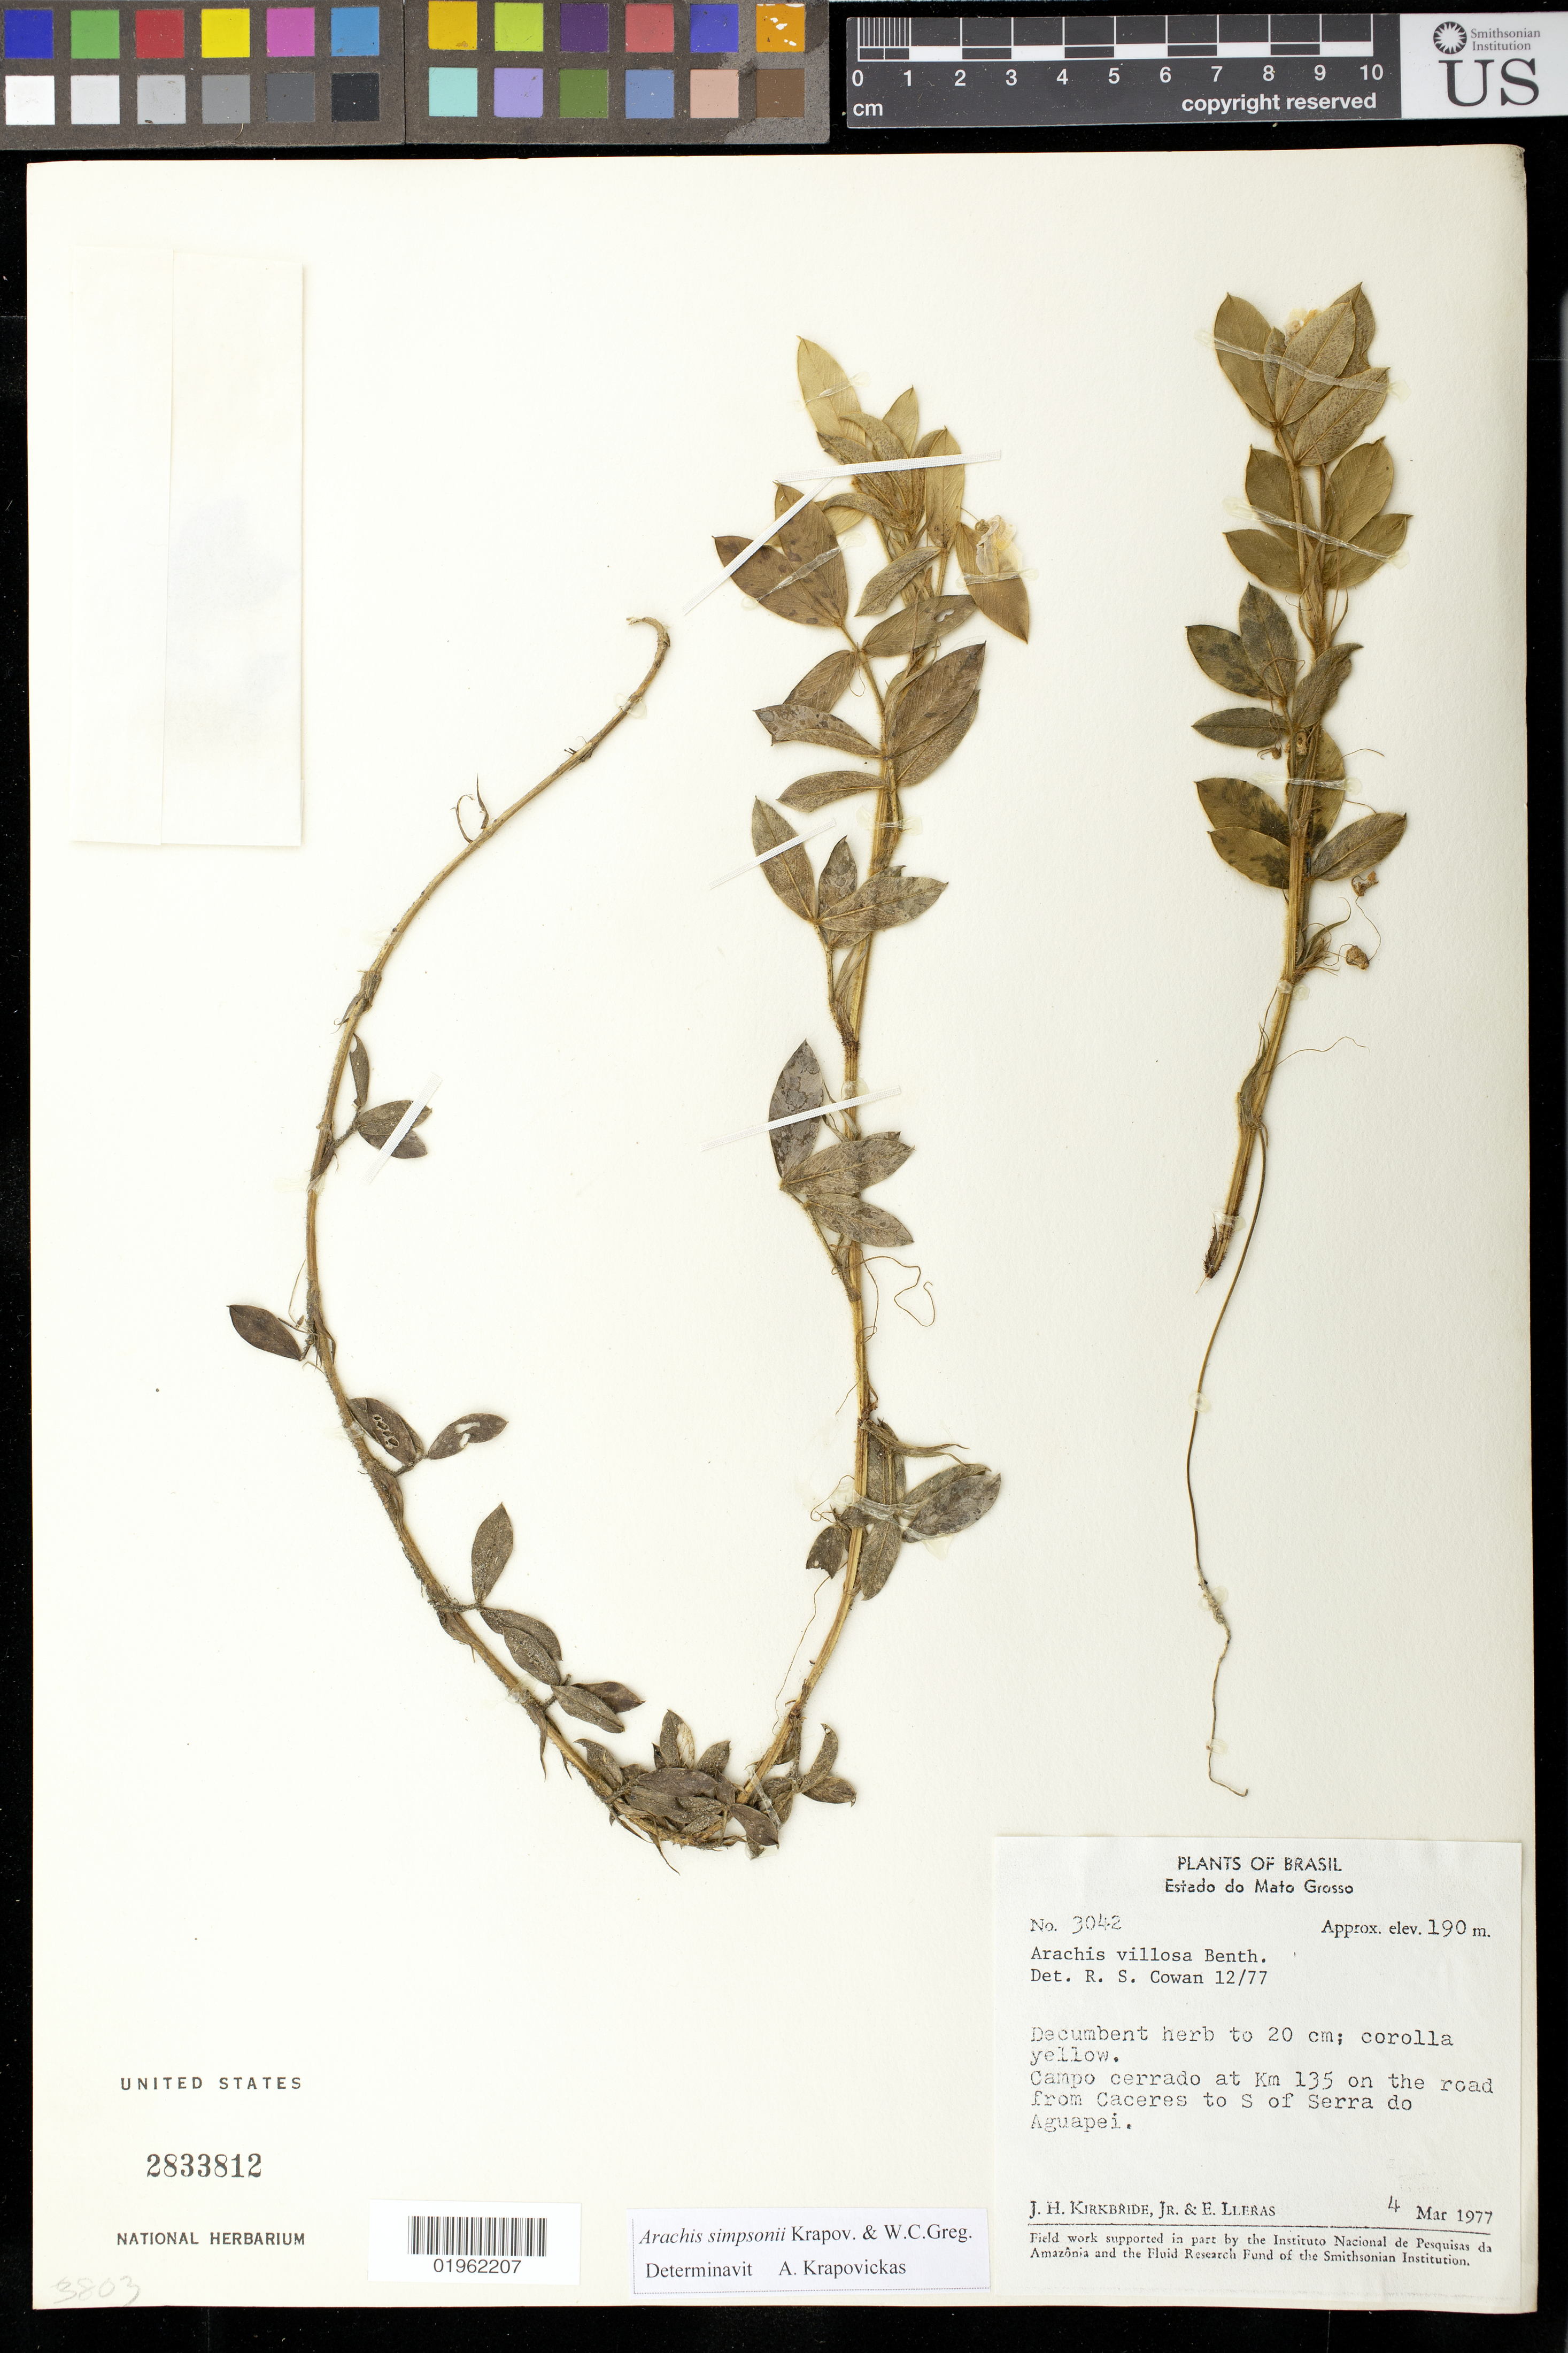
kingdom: Plantae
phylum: Tracheophyta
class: Magnoliopsida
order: Fabales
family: Fabaceae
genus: Arachis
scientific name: Arachis simpsonii Krapov. & W.C. Greg.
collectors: J. H. Kirkbride & E. Lleras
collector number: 3042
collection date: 1977-03-04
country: Brazil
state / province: Mato Grosso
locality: Campo cerrado at Km 135 on the road from Caceres to S of Serra do Aguapei.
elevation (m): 190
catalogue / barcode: US 2833812